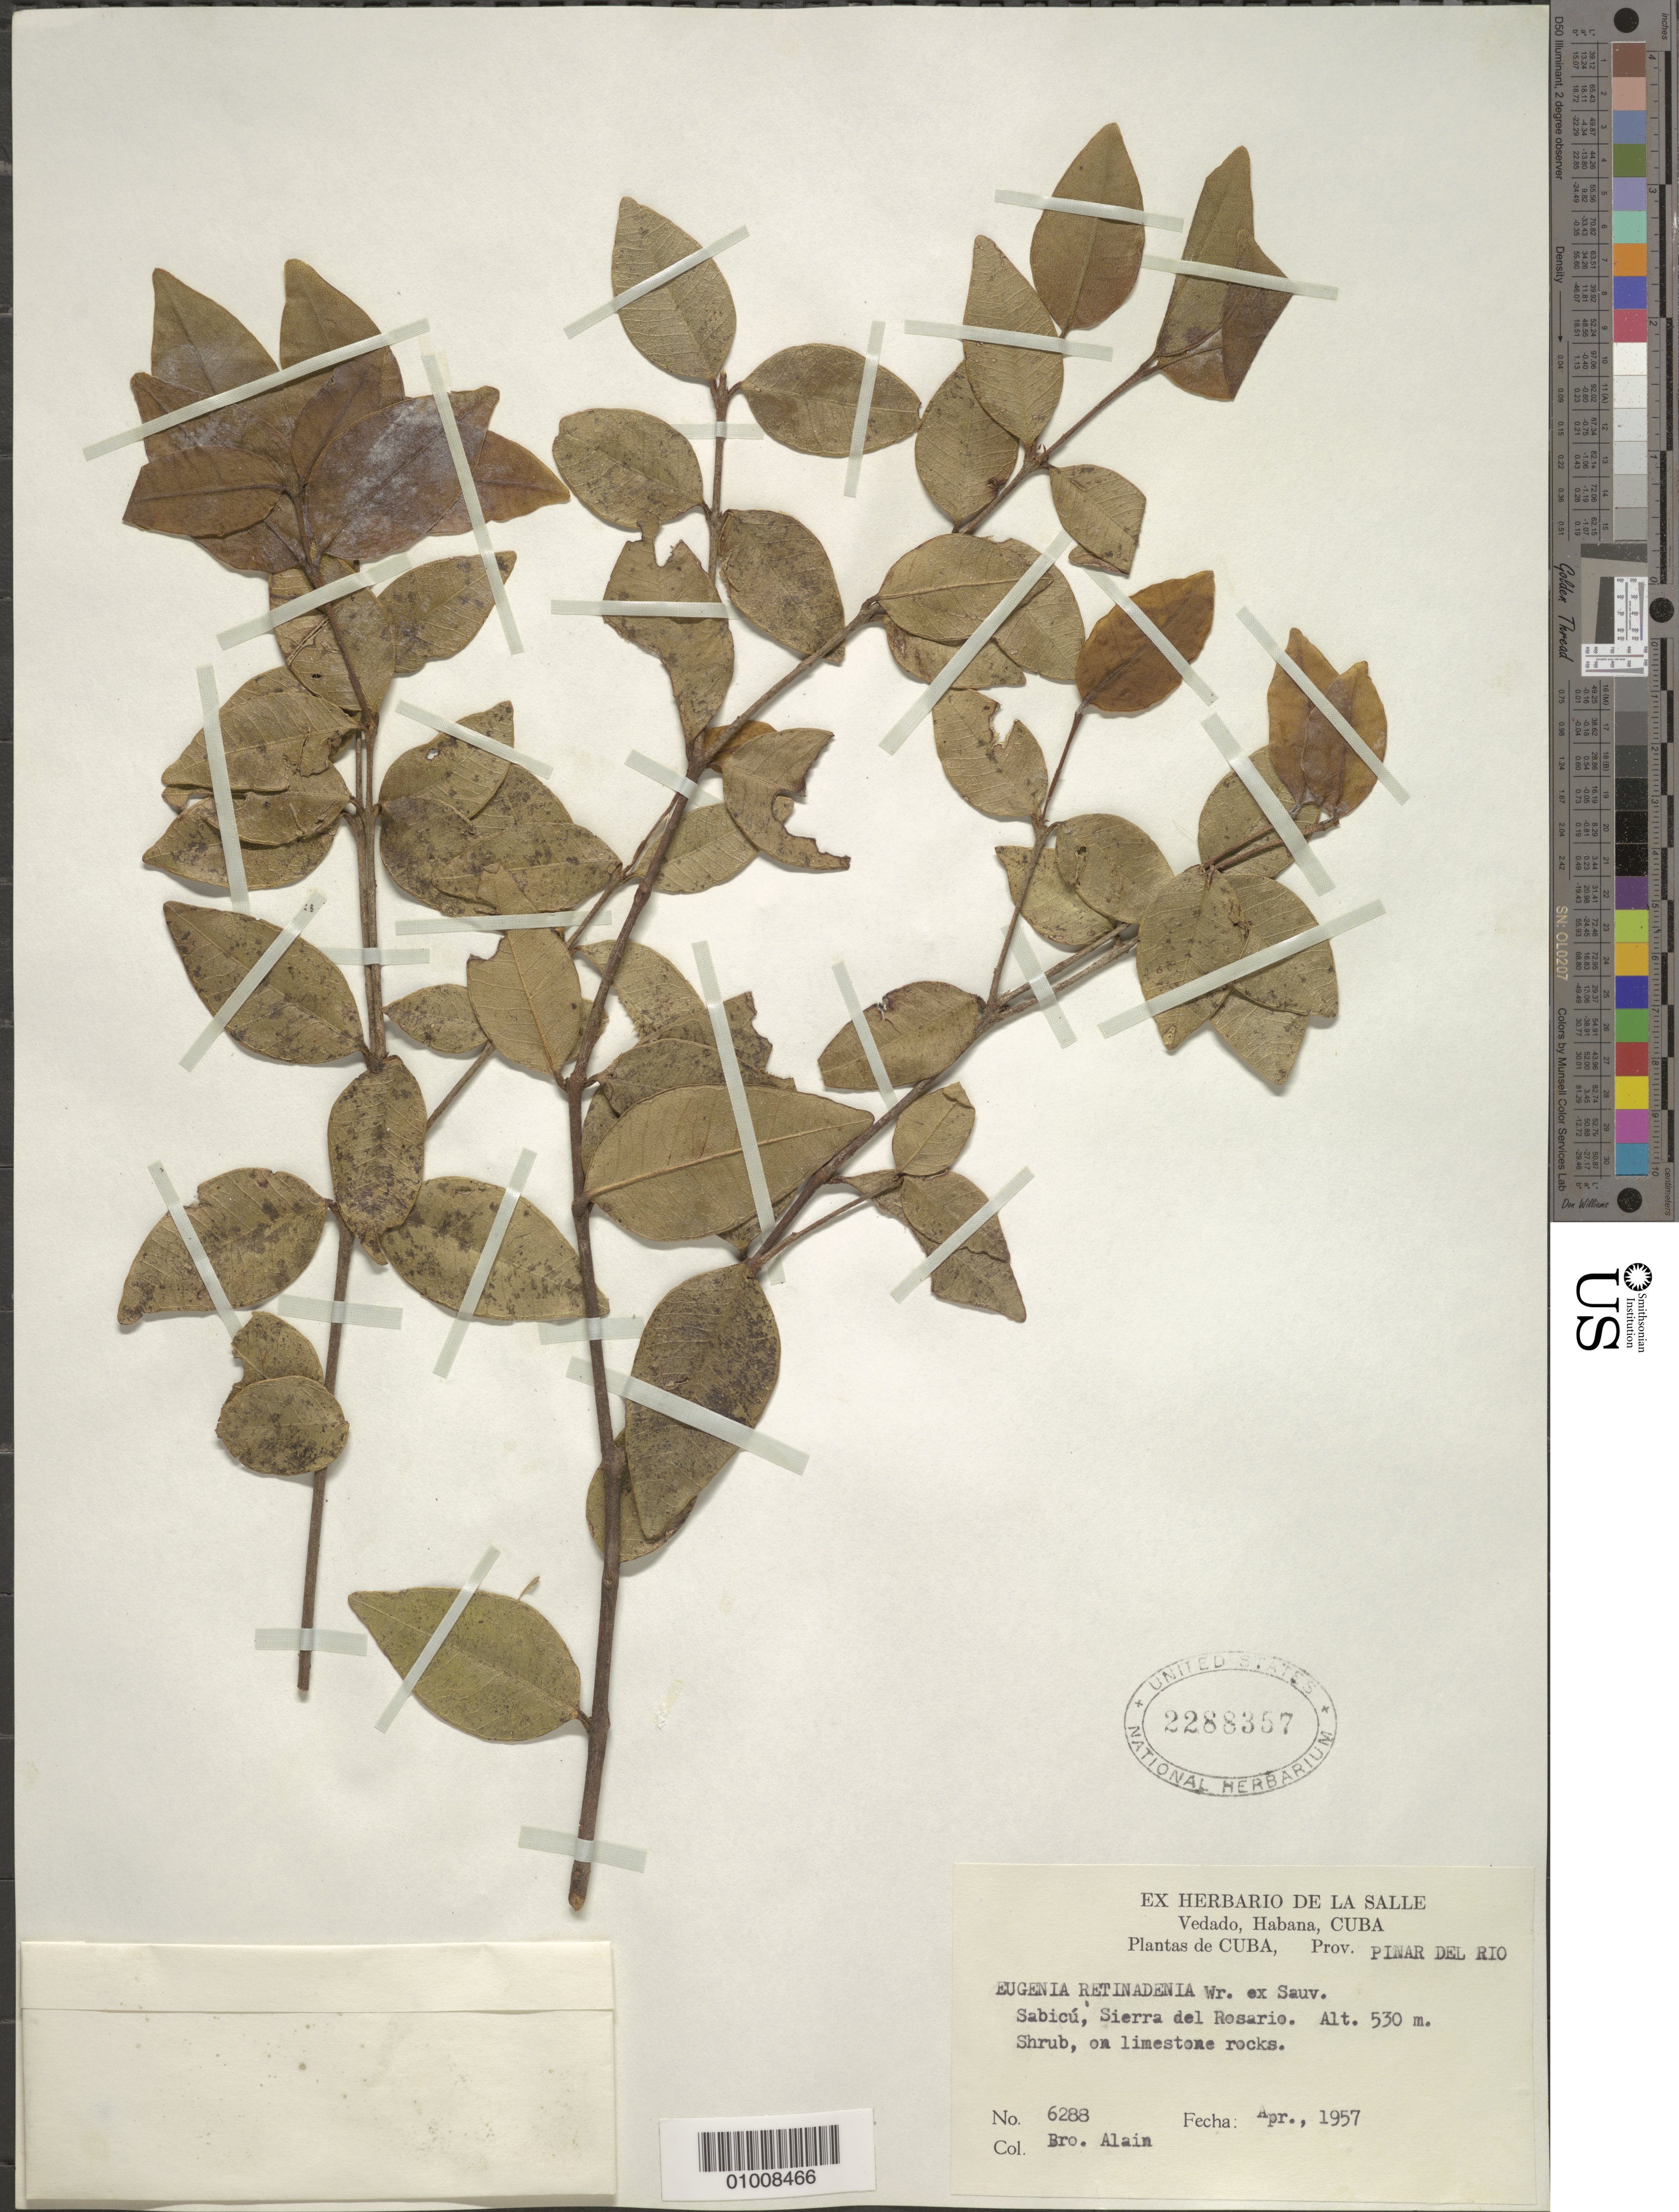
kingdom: Plantae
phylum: Tracheophyta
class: Magnoliopsida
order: Myrtales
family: Myrtaceae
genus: Eugenia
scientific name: Eugenia retinadenia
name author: C. Wright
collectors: A. H. Liogier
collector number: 6288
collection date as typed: Apr 1957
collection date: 1957-04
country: Cuba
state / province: Pinar del Rio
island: Cuba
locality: Sabicu, Sierra del Rosario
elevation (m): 530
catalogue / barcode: US 2288357